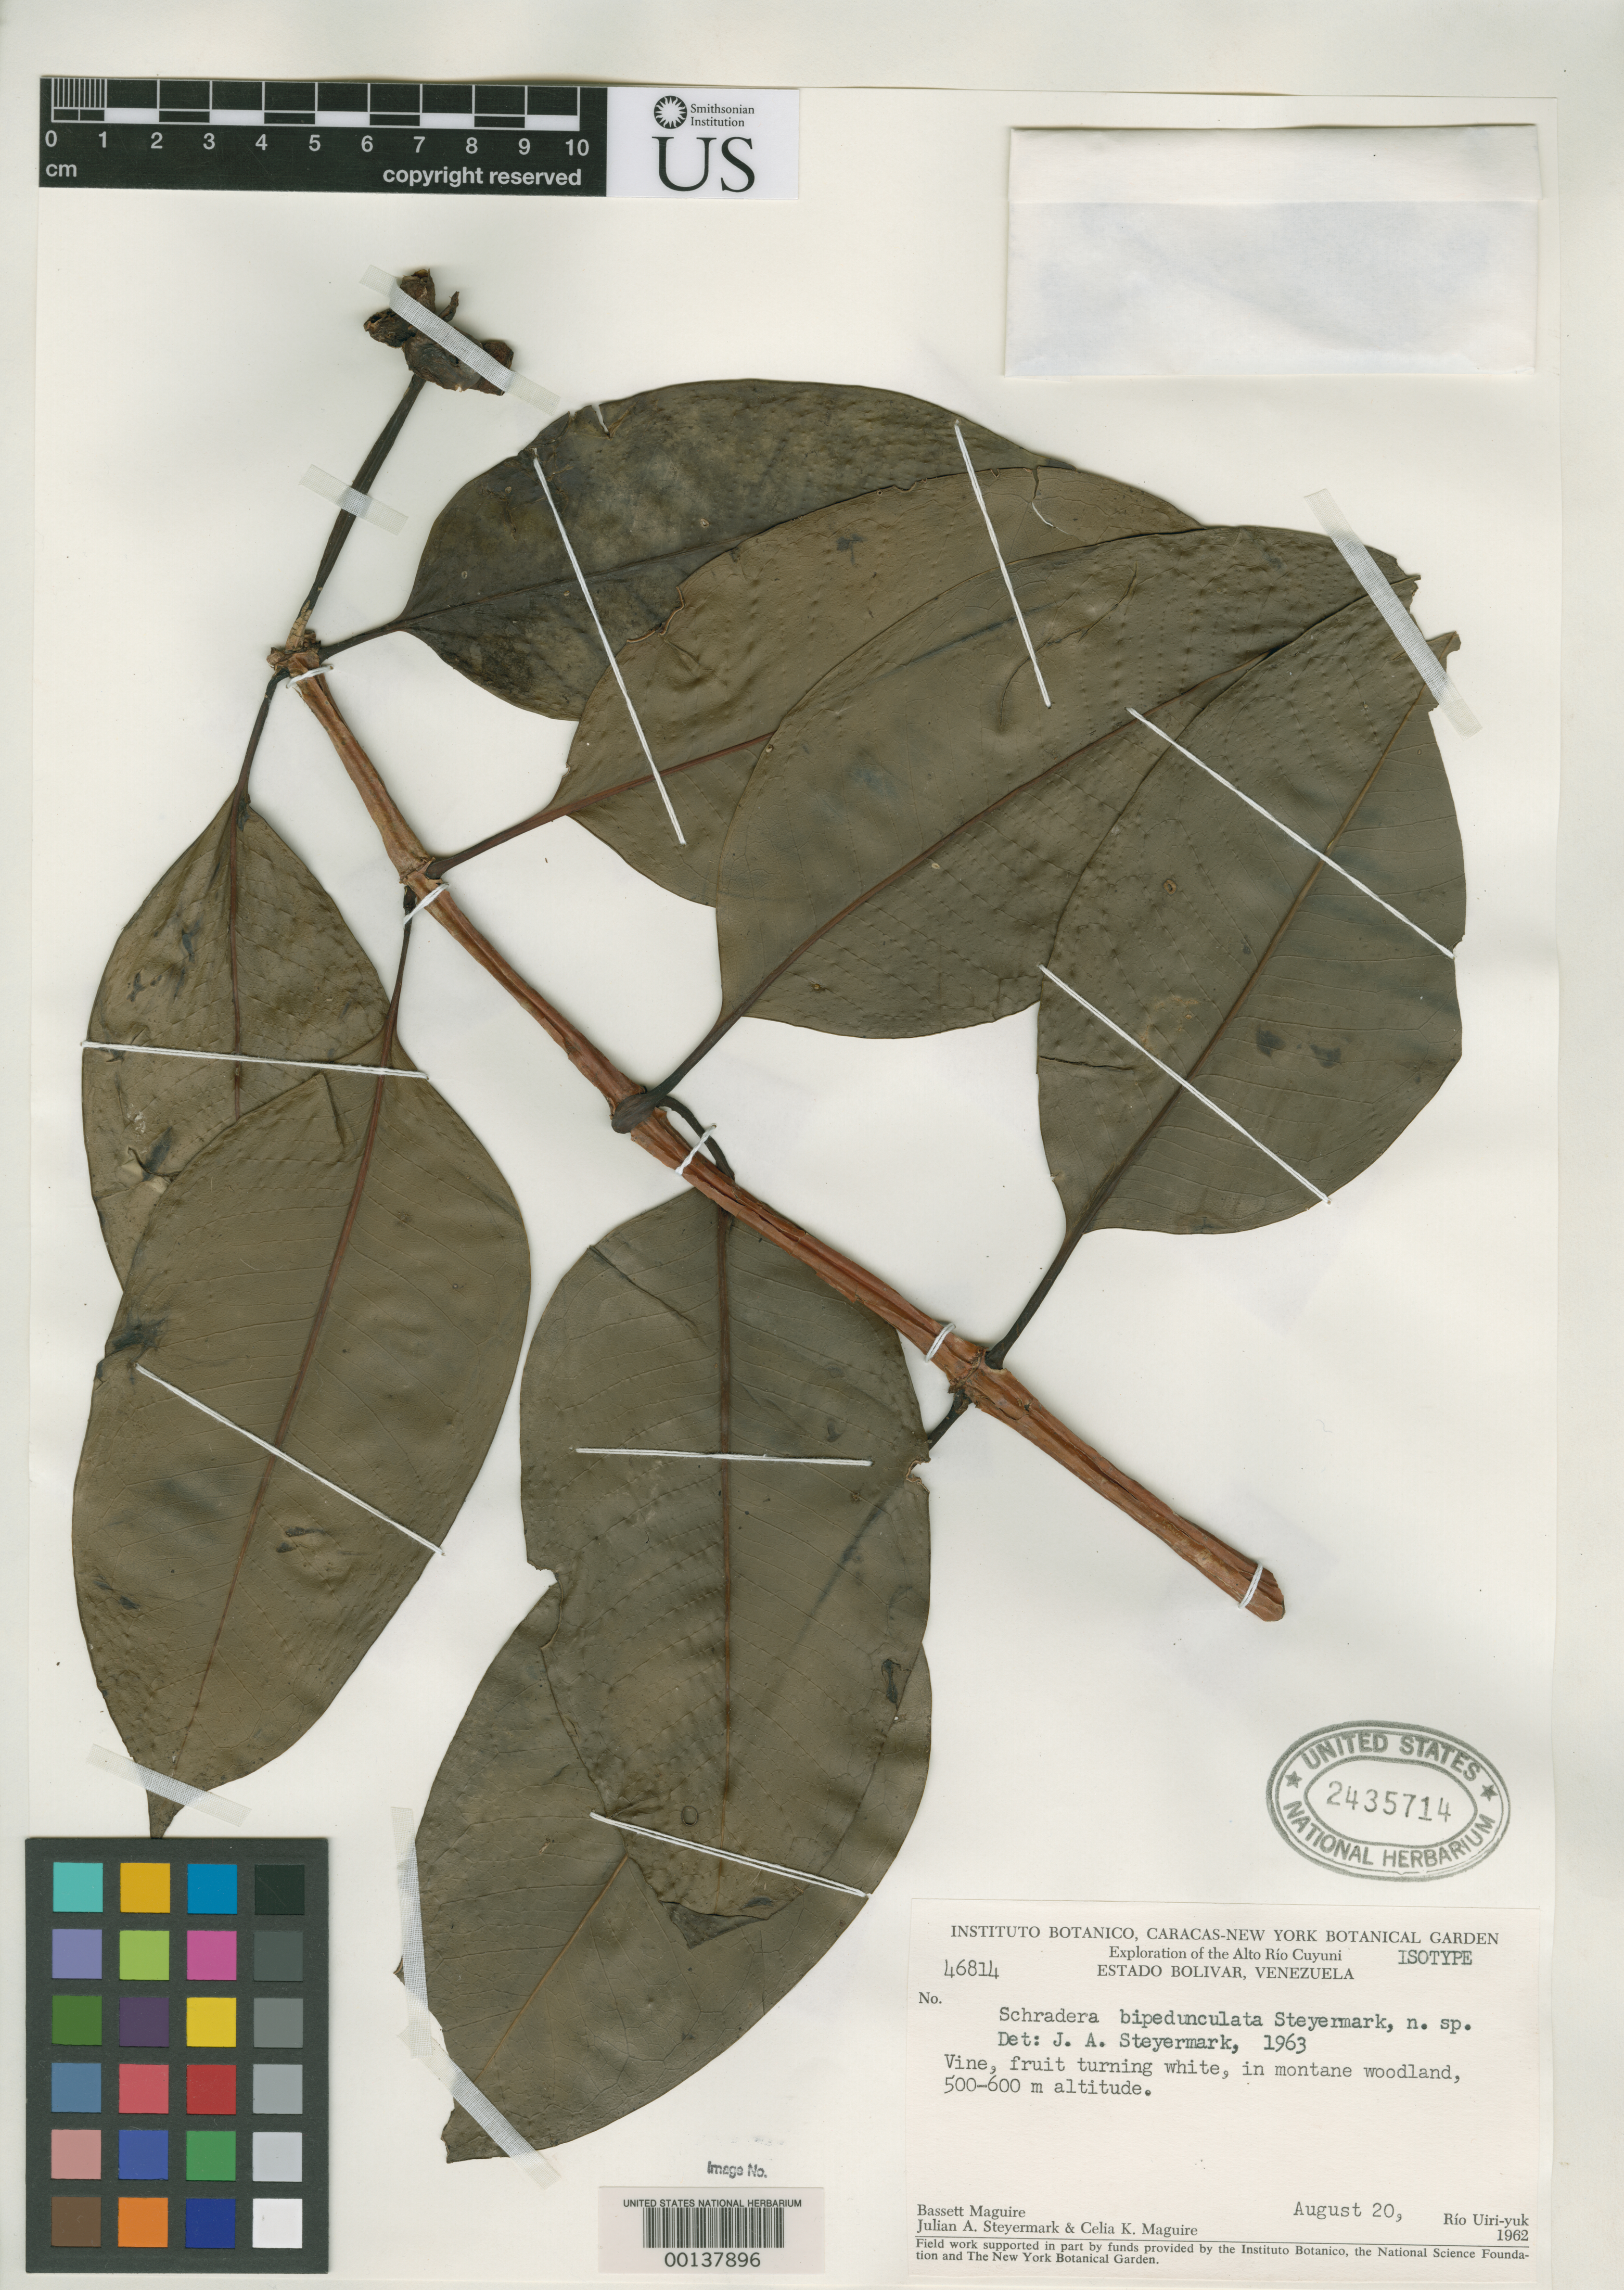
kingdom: Plantae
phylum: Tracheophyta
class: Magnoliopsida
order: Gentianales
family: Rubiaceae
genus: Schradera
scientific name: Schradera bipedunculata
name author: Steyerm.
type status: Isotype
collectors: B. Maguire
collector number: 46814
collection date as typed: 20 Aug 1962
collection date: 1962-08-20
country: Venezuela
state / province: Bolivar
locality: Rio Uiri-yuk.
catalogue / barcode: US 2435714